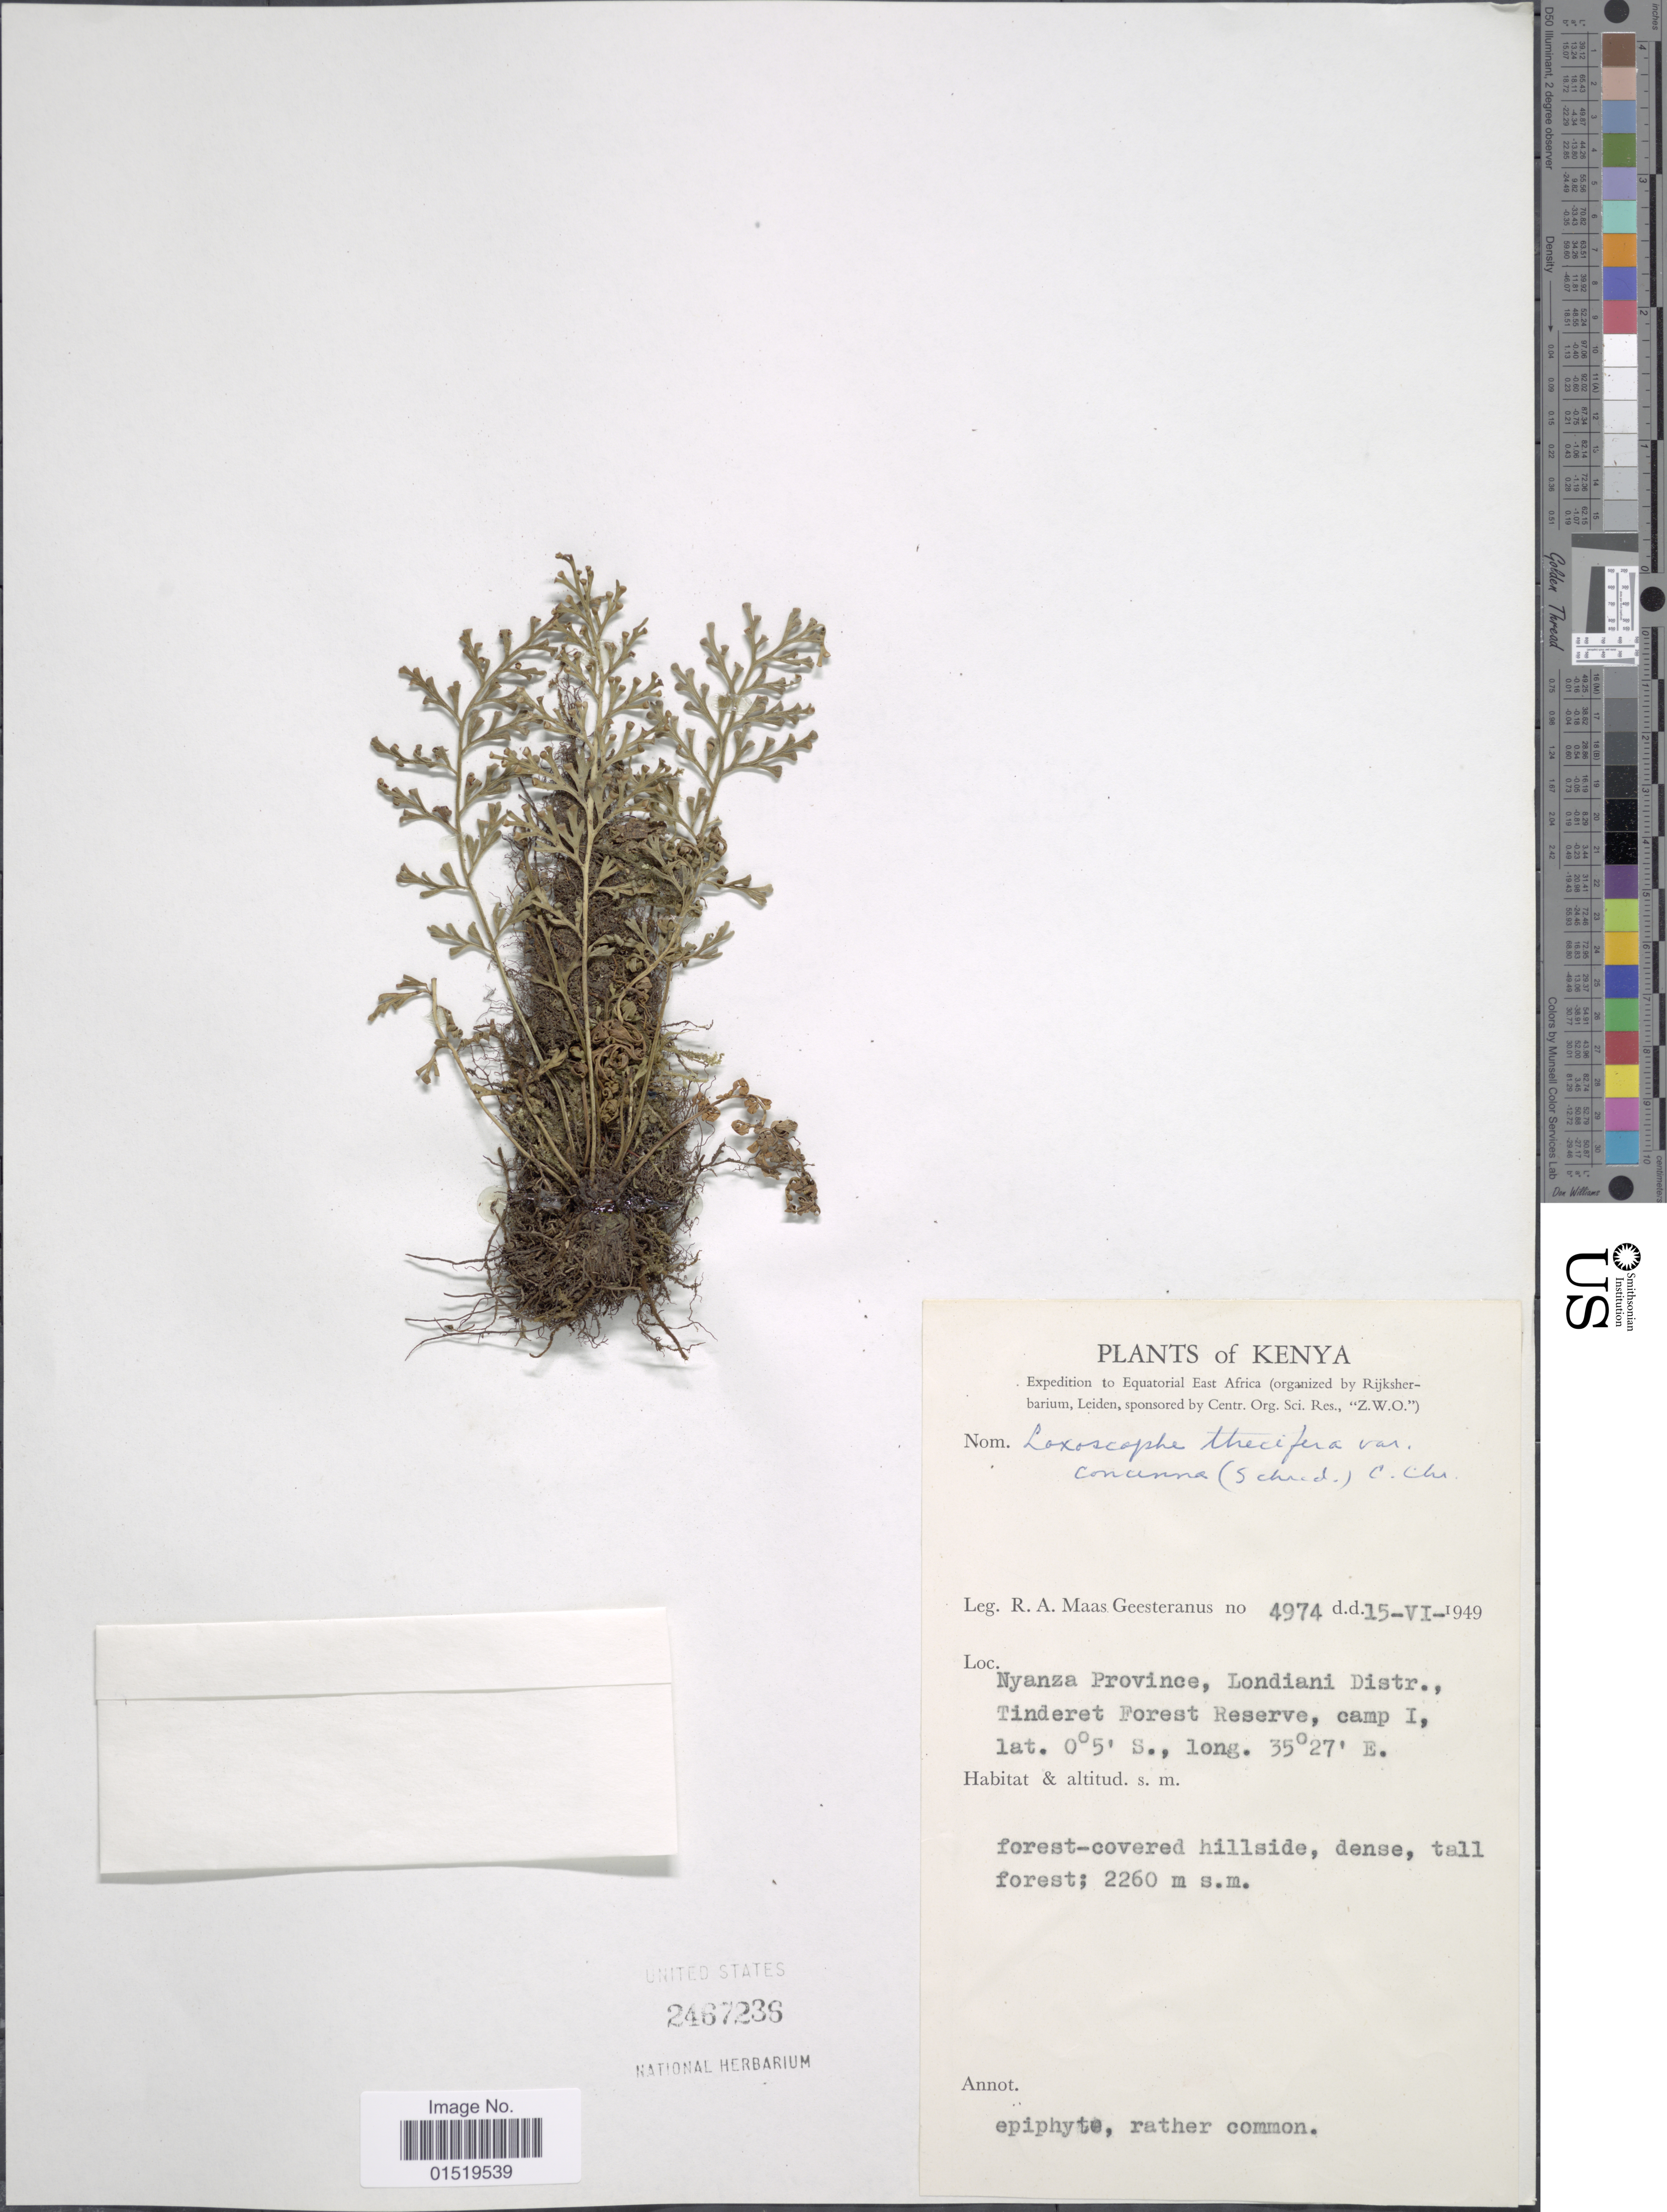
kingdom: Plantae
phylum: Tracheophyta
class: Polypodiopsida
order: Polypodiales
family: Aspleniaceae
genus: Asplenium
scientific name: Asplenium theciferum var. concinnum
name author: (Schrad.) Schelpe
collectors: R. A. Maas Geesteranus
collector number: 4974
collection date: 1949-06-15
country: Kenya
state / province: Kericho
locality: Londiani Distr., Tinderet Forest Reserve, camp I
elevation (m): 2260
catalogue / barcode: US 2467236